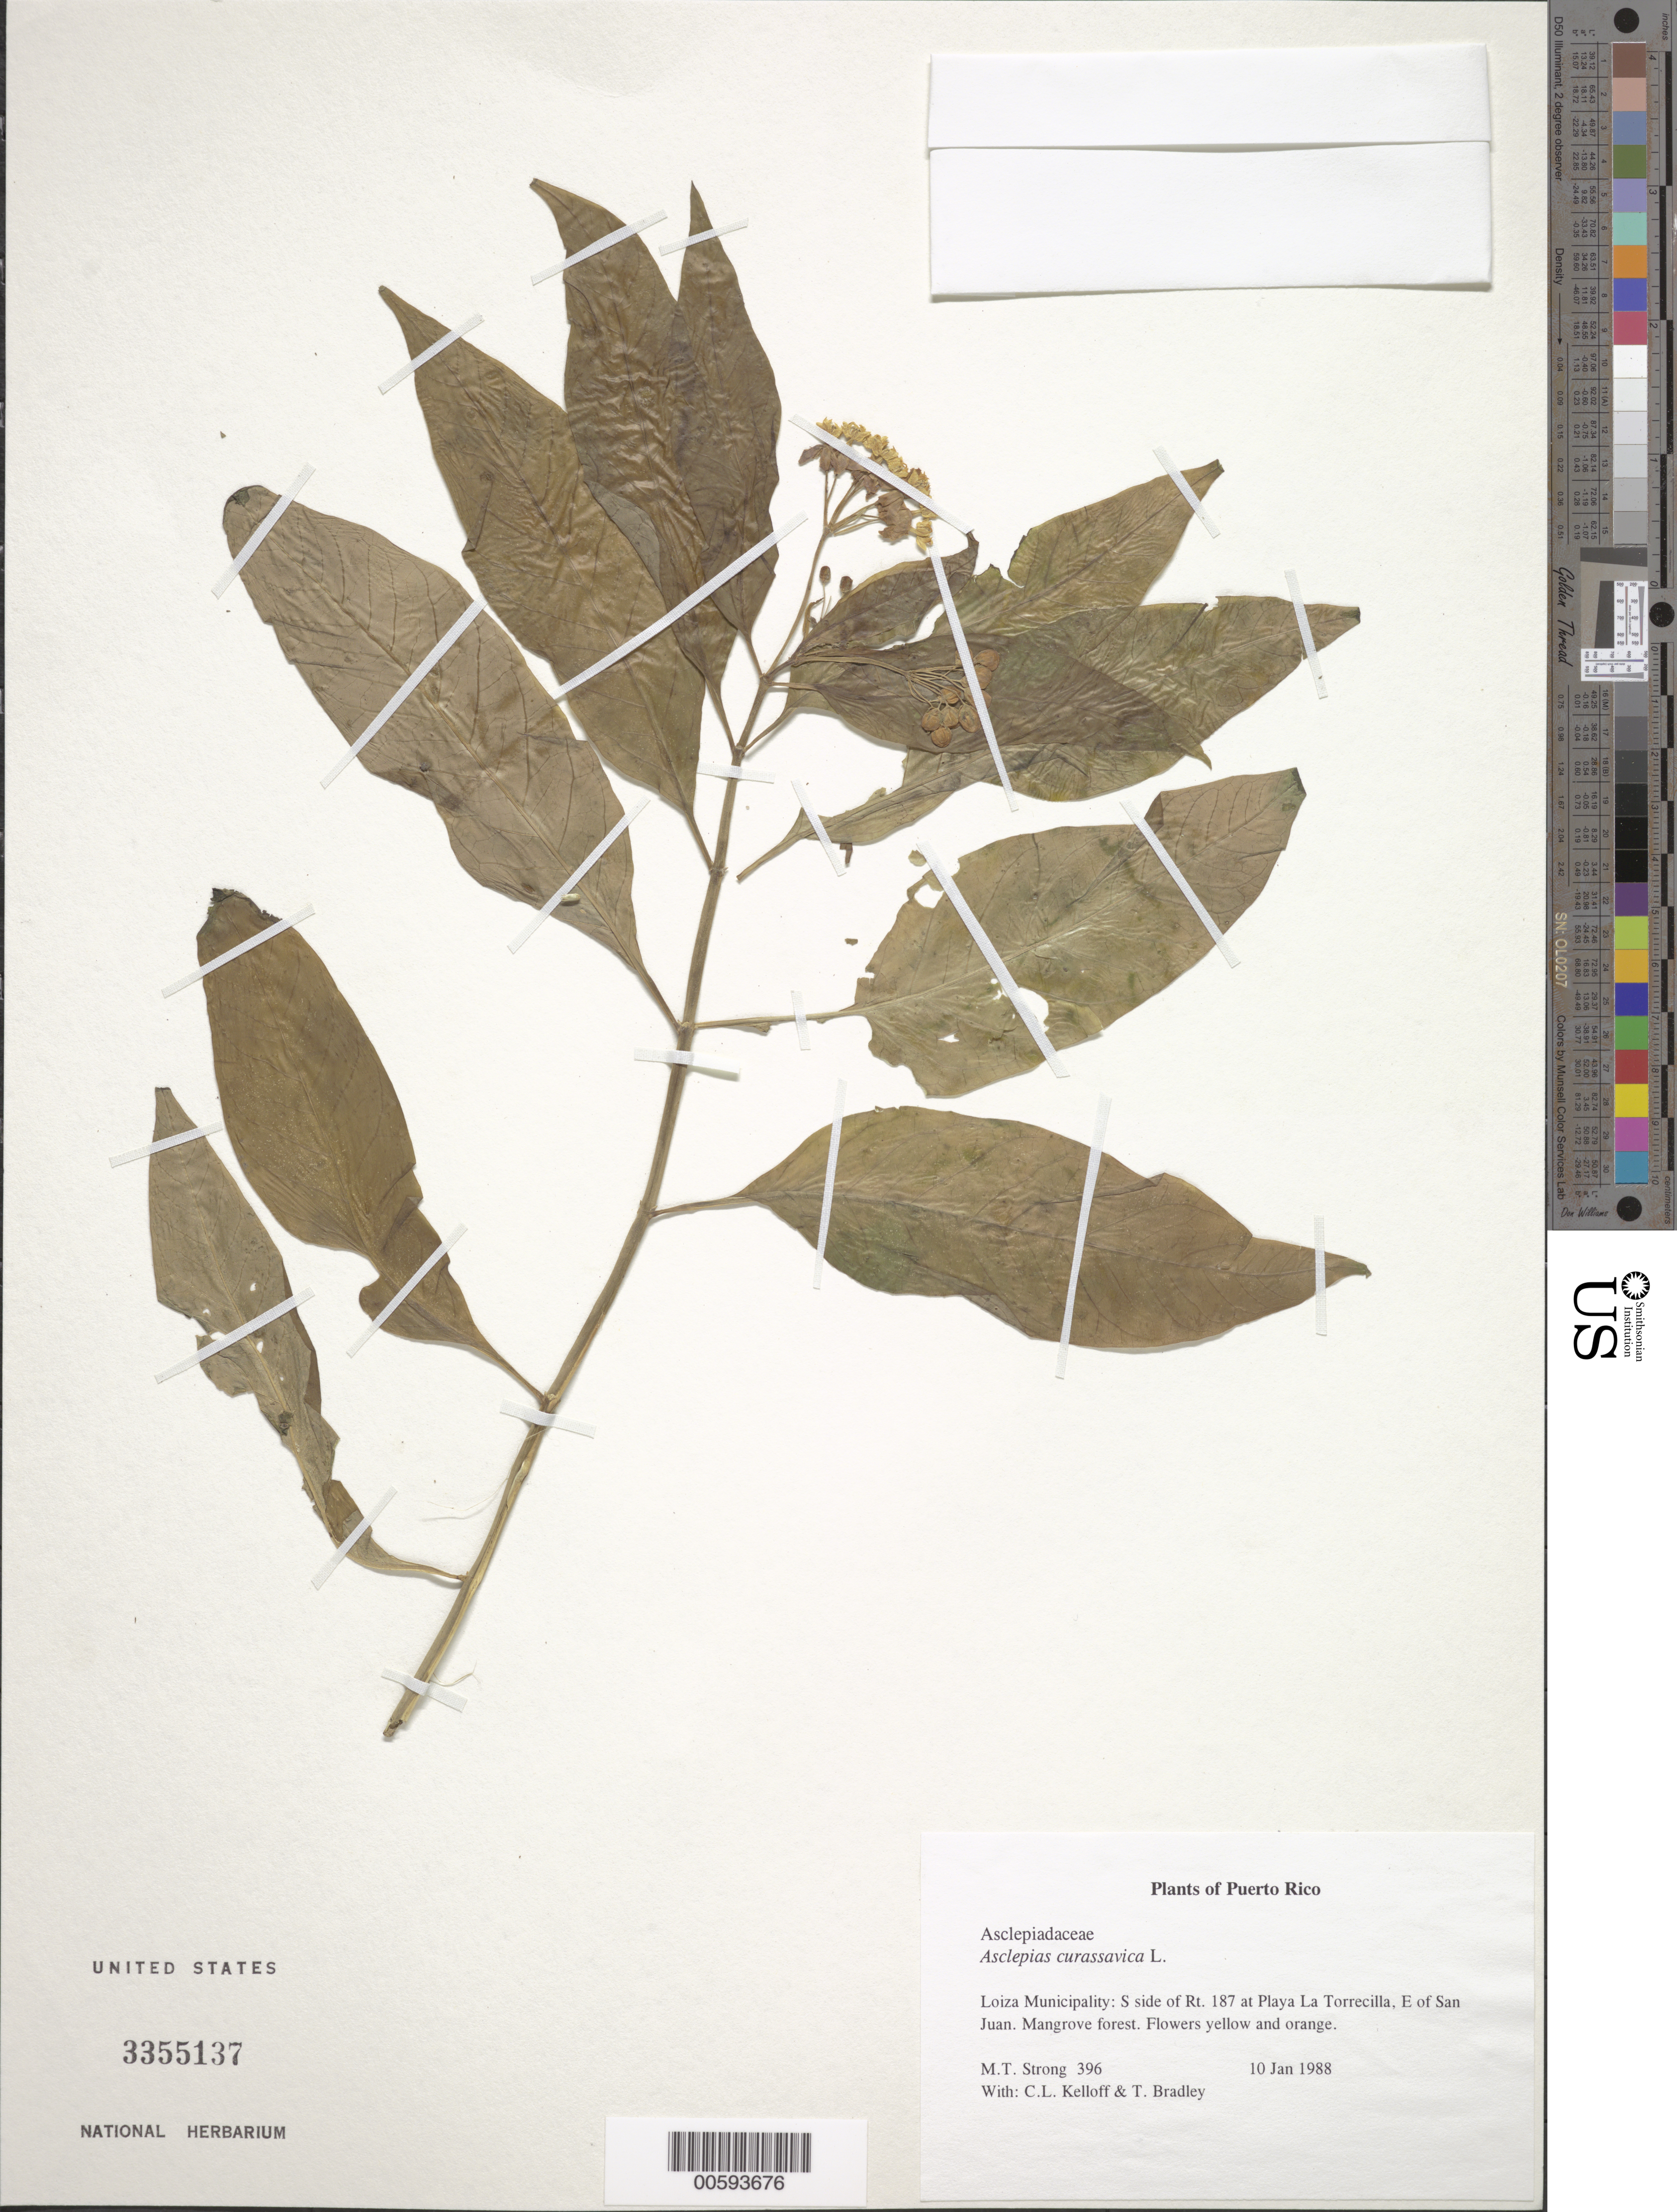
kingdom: Plantae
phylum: Tracheophyta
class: Magnoliopsida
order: Gentianales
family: Apocynaceae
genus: Asclepias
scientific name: Asclepias curassavica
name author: L.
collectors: M. T. Strong, C. L. Kelloff & T. Bradley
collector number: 396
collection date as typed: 10 Jan 1988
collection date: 1988-01-10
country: Puerto Rico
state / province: Loíza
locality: Loiza Municipality: S side of Rt. 187 at Playa La Torrecilla, E of San Juan.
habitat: Mangrove forest.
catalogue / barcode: US 3355137